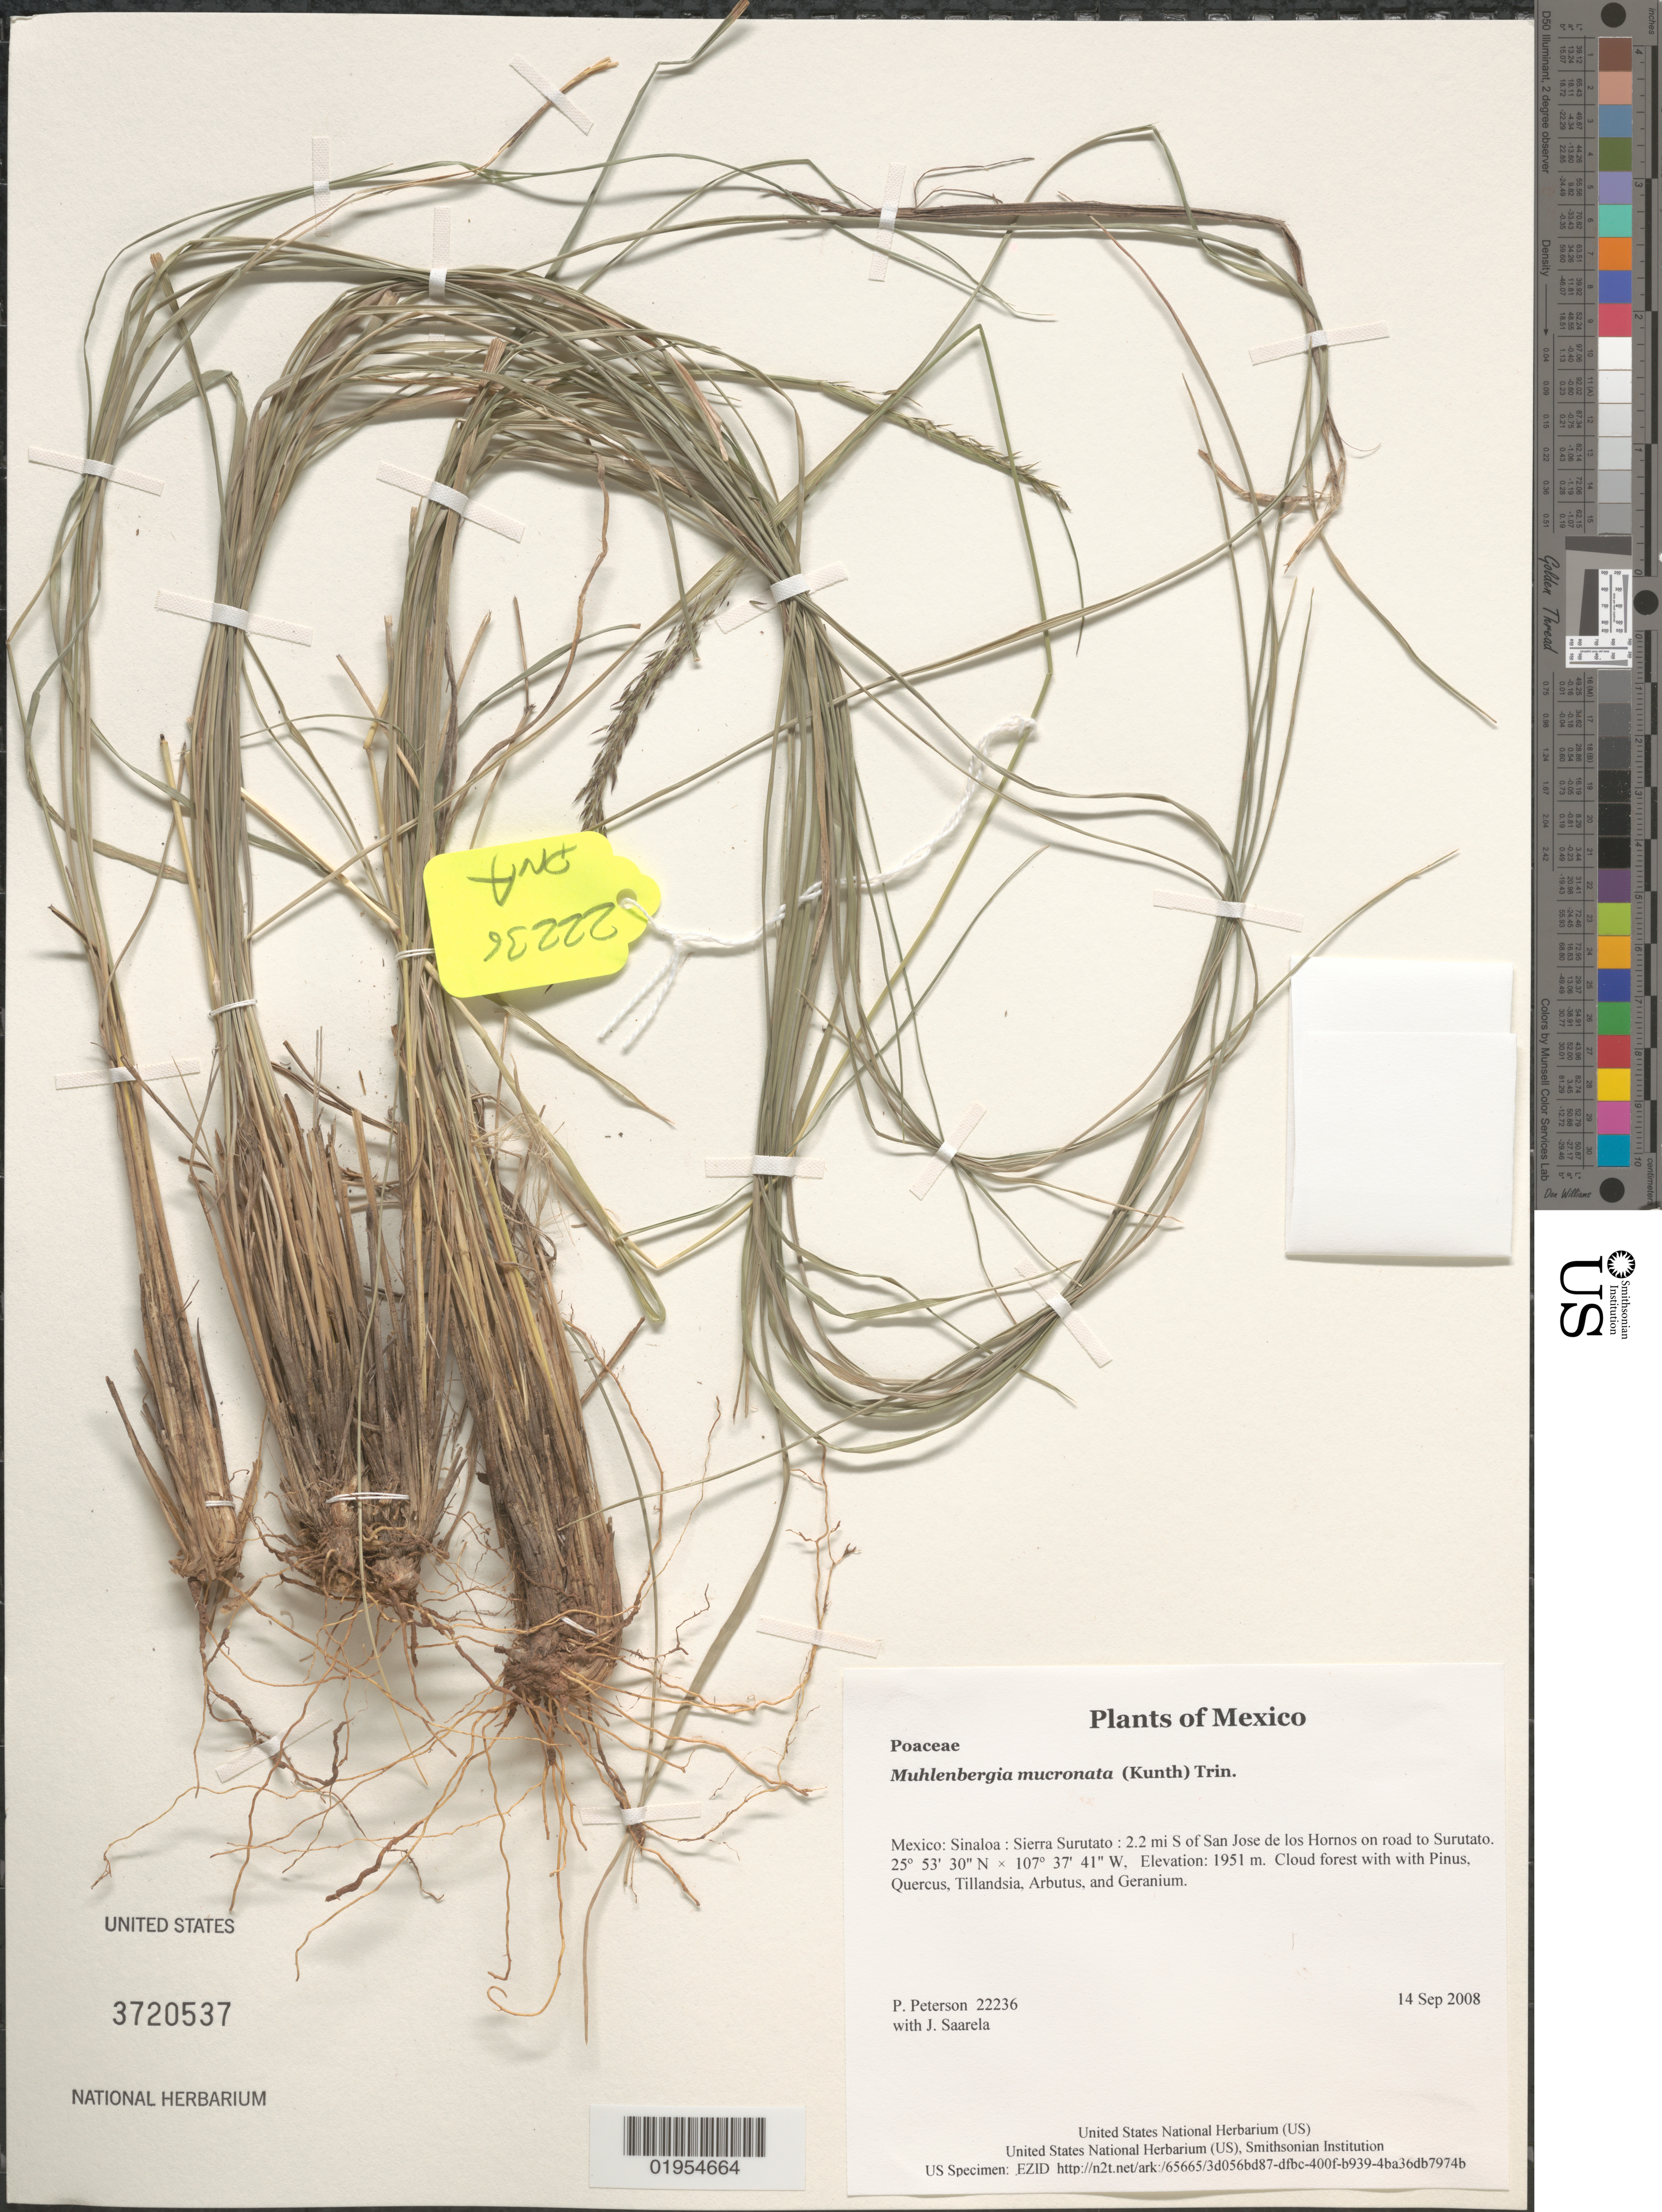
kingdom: Plantae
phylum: Tracheophyta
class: Liliopsida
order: Poales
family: Poaceae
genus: Muhlenbergia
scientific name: Muhlenbergia mucronata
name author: (Kunth) Trin.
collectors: P. M. Peterson & J. Saarela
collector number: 22236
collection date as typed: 14 Sep 2008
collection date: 2008-09-14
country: Mexico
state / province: Sinaloa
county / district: Sierra Surutato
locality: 2.2 mi S of San Jose de los Hornos on road to Surutato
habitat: Cloud forest with with Pinus, Quercus, Tillandsia, Arbutus, and Geranium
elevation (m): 1951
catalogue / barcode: US 3720537